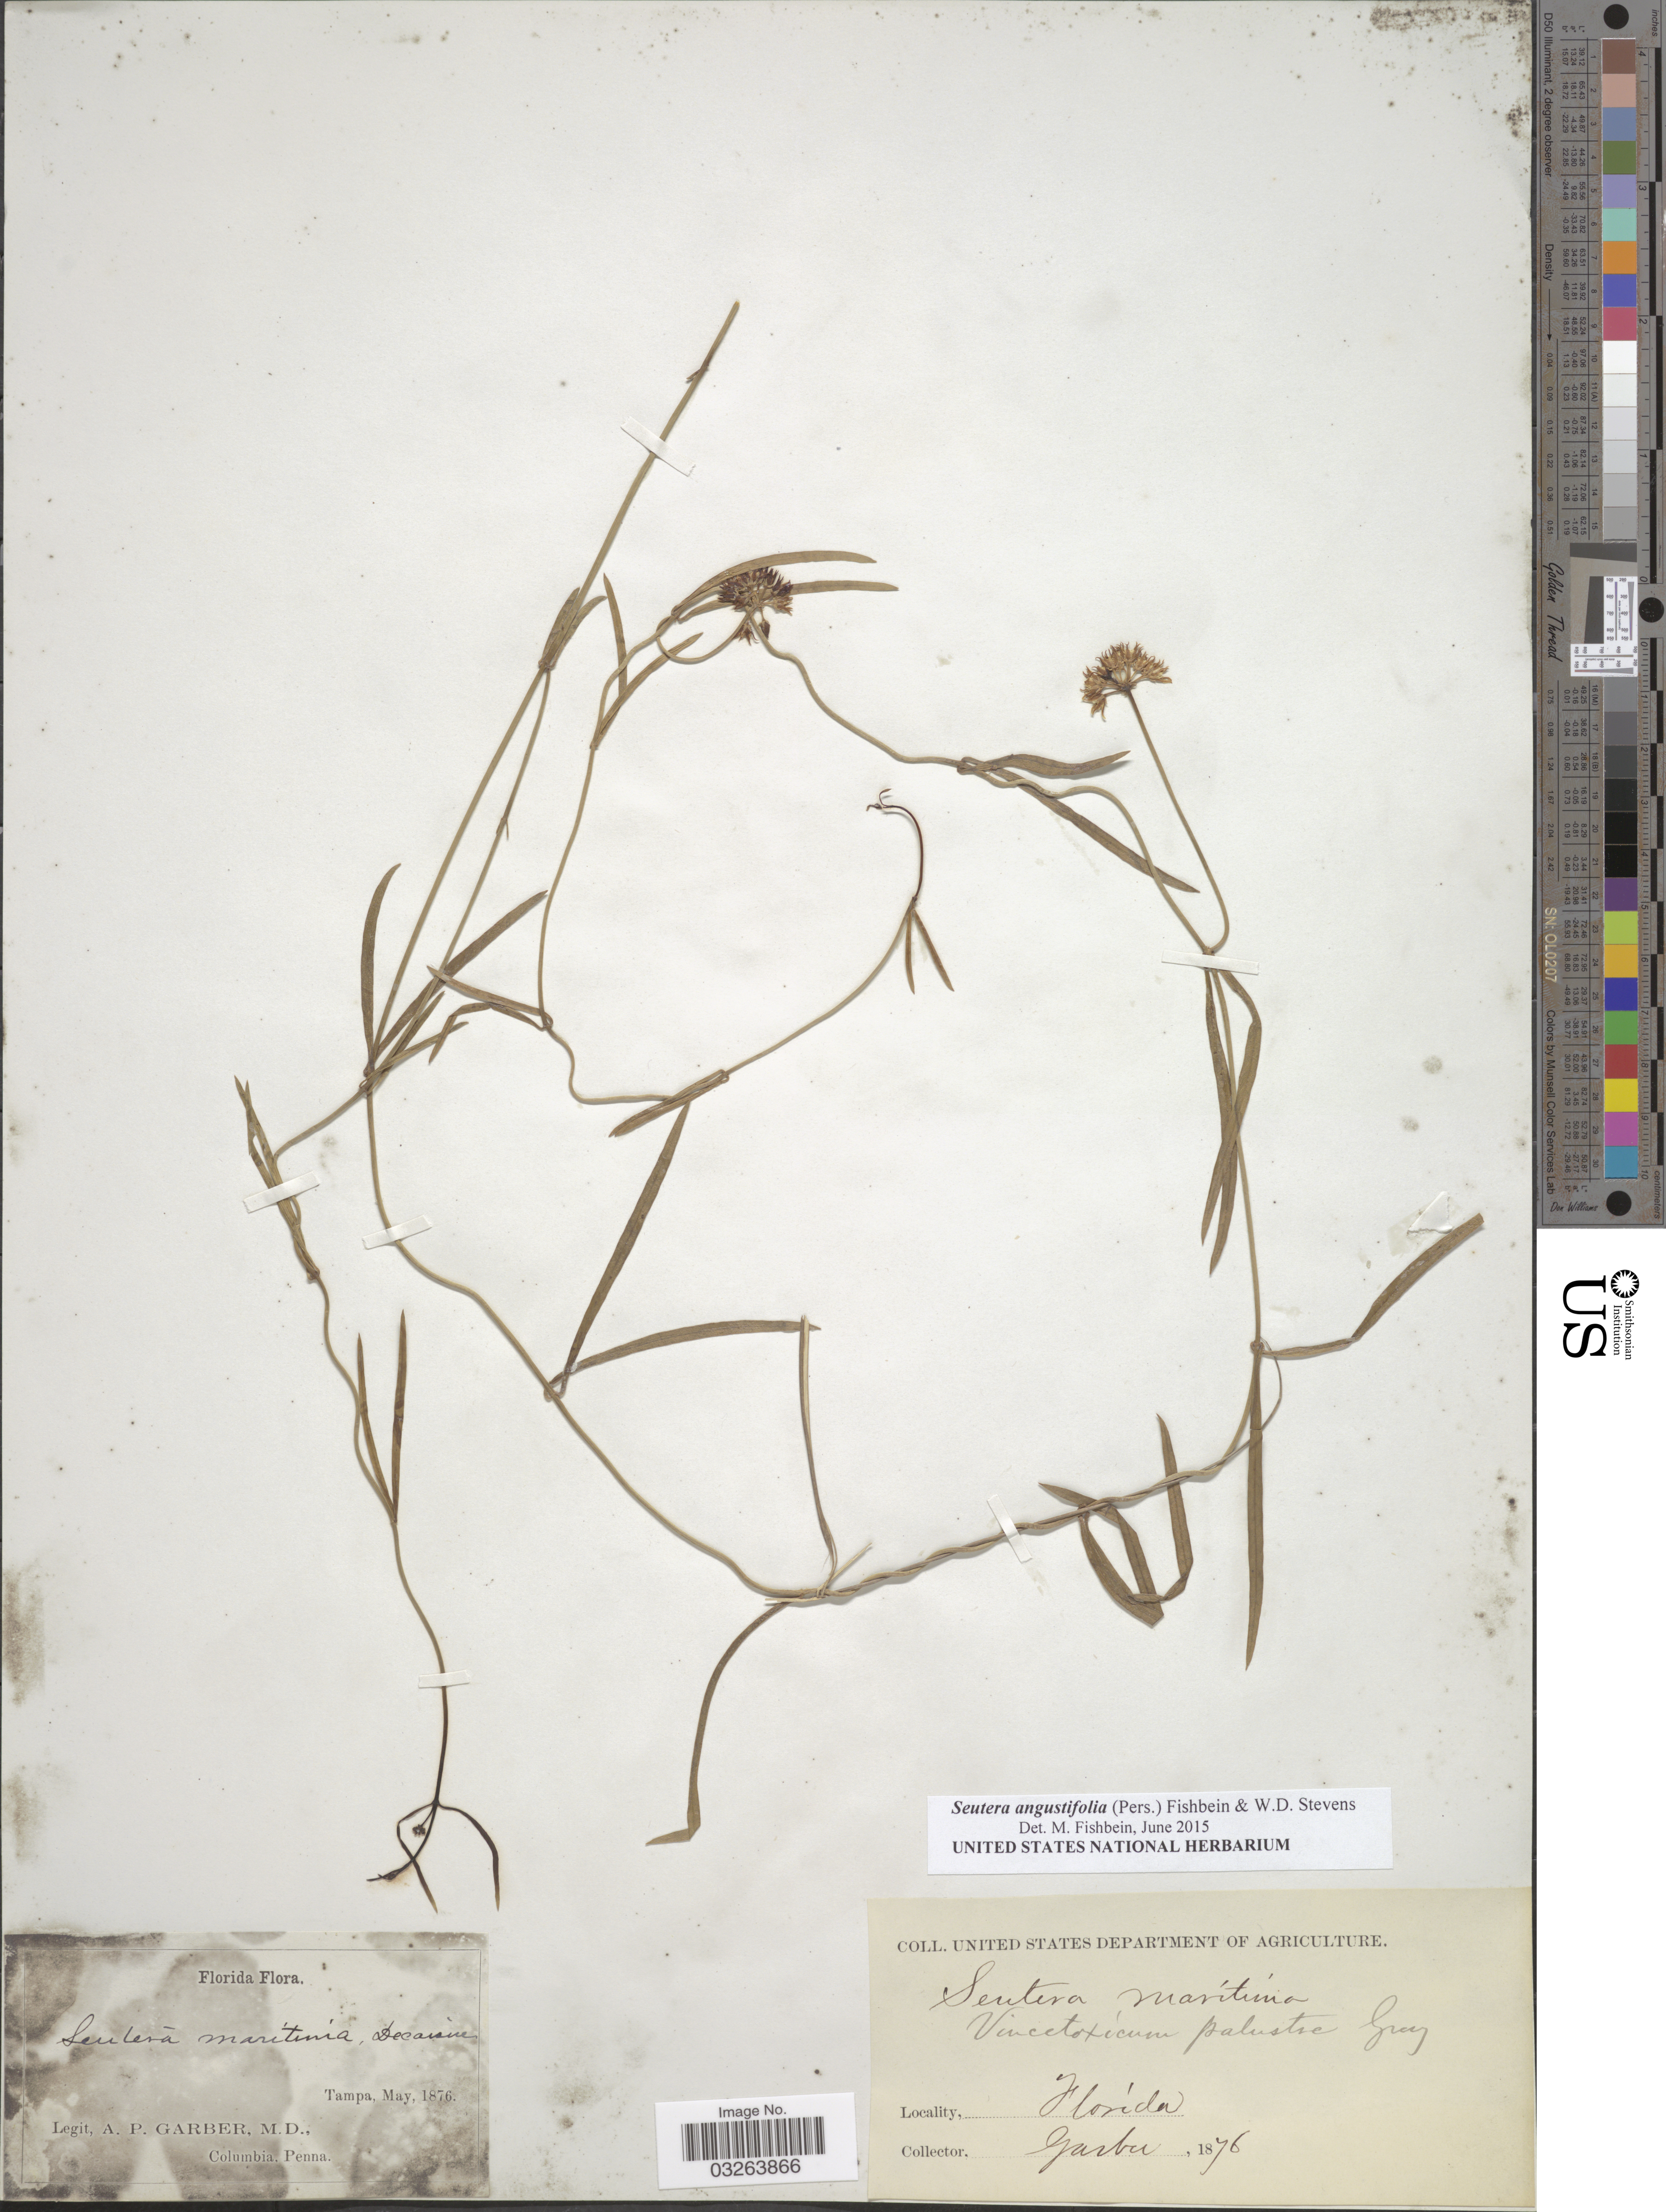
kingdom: Plantae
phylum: Tracheophyta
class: Magnoliopsida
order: Gentianales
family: Apocynaceae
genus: Seutera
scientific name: Seutera angustifolia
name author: Fishbein & W.D. Stevens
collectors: A. P. Garber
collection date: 1876-05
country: United States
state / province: Florida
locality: Tampa.